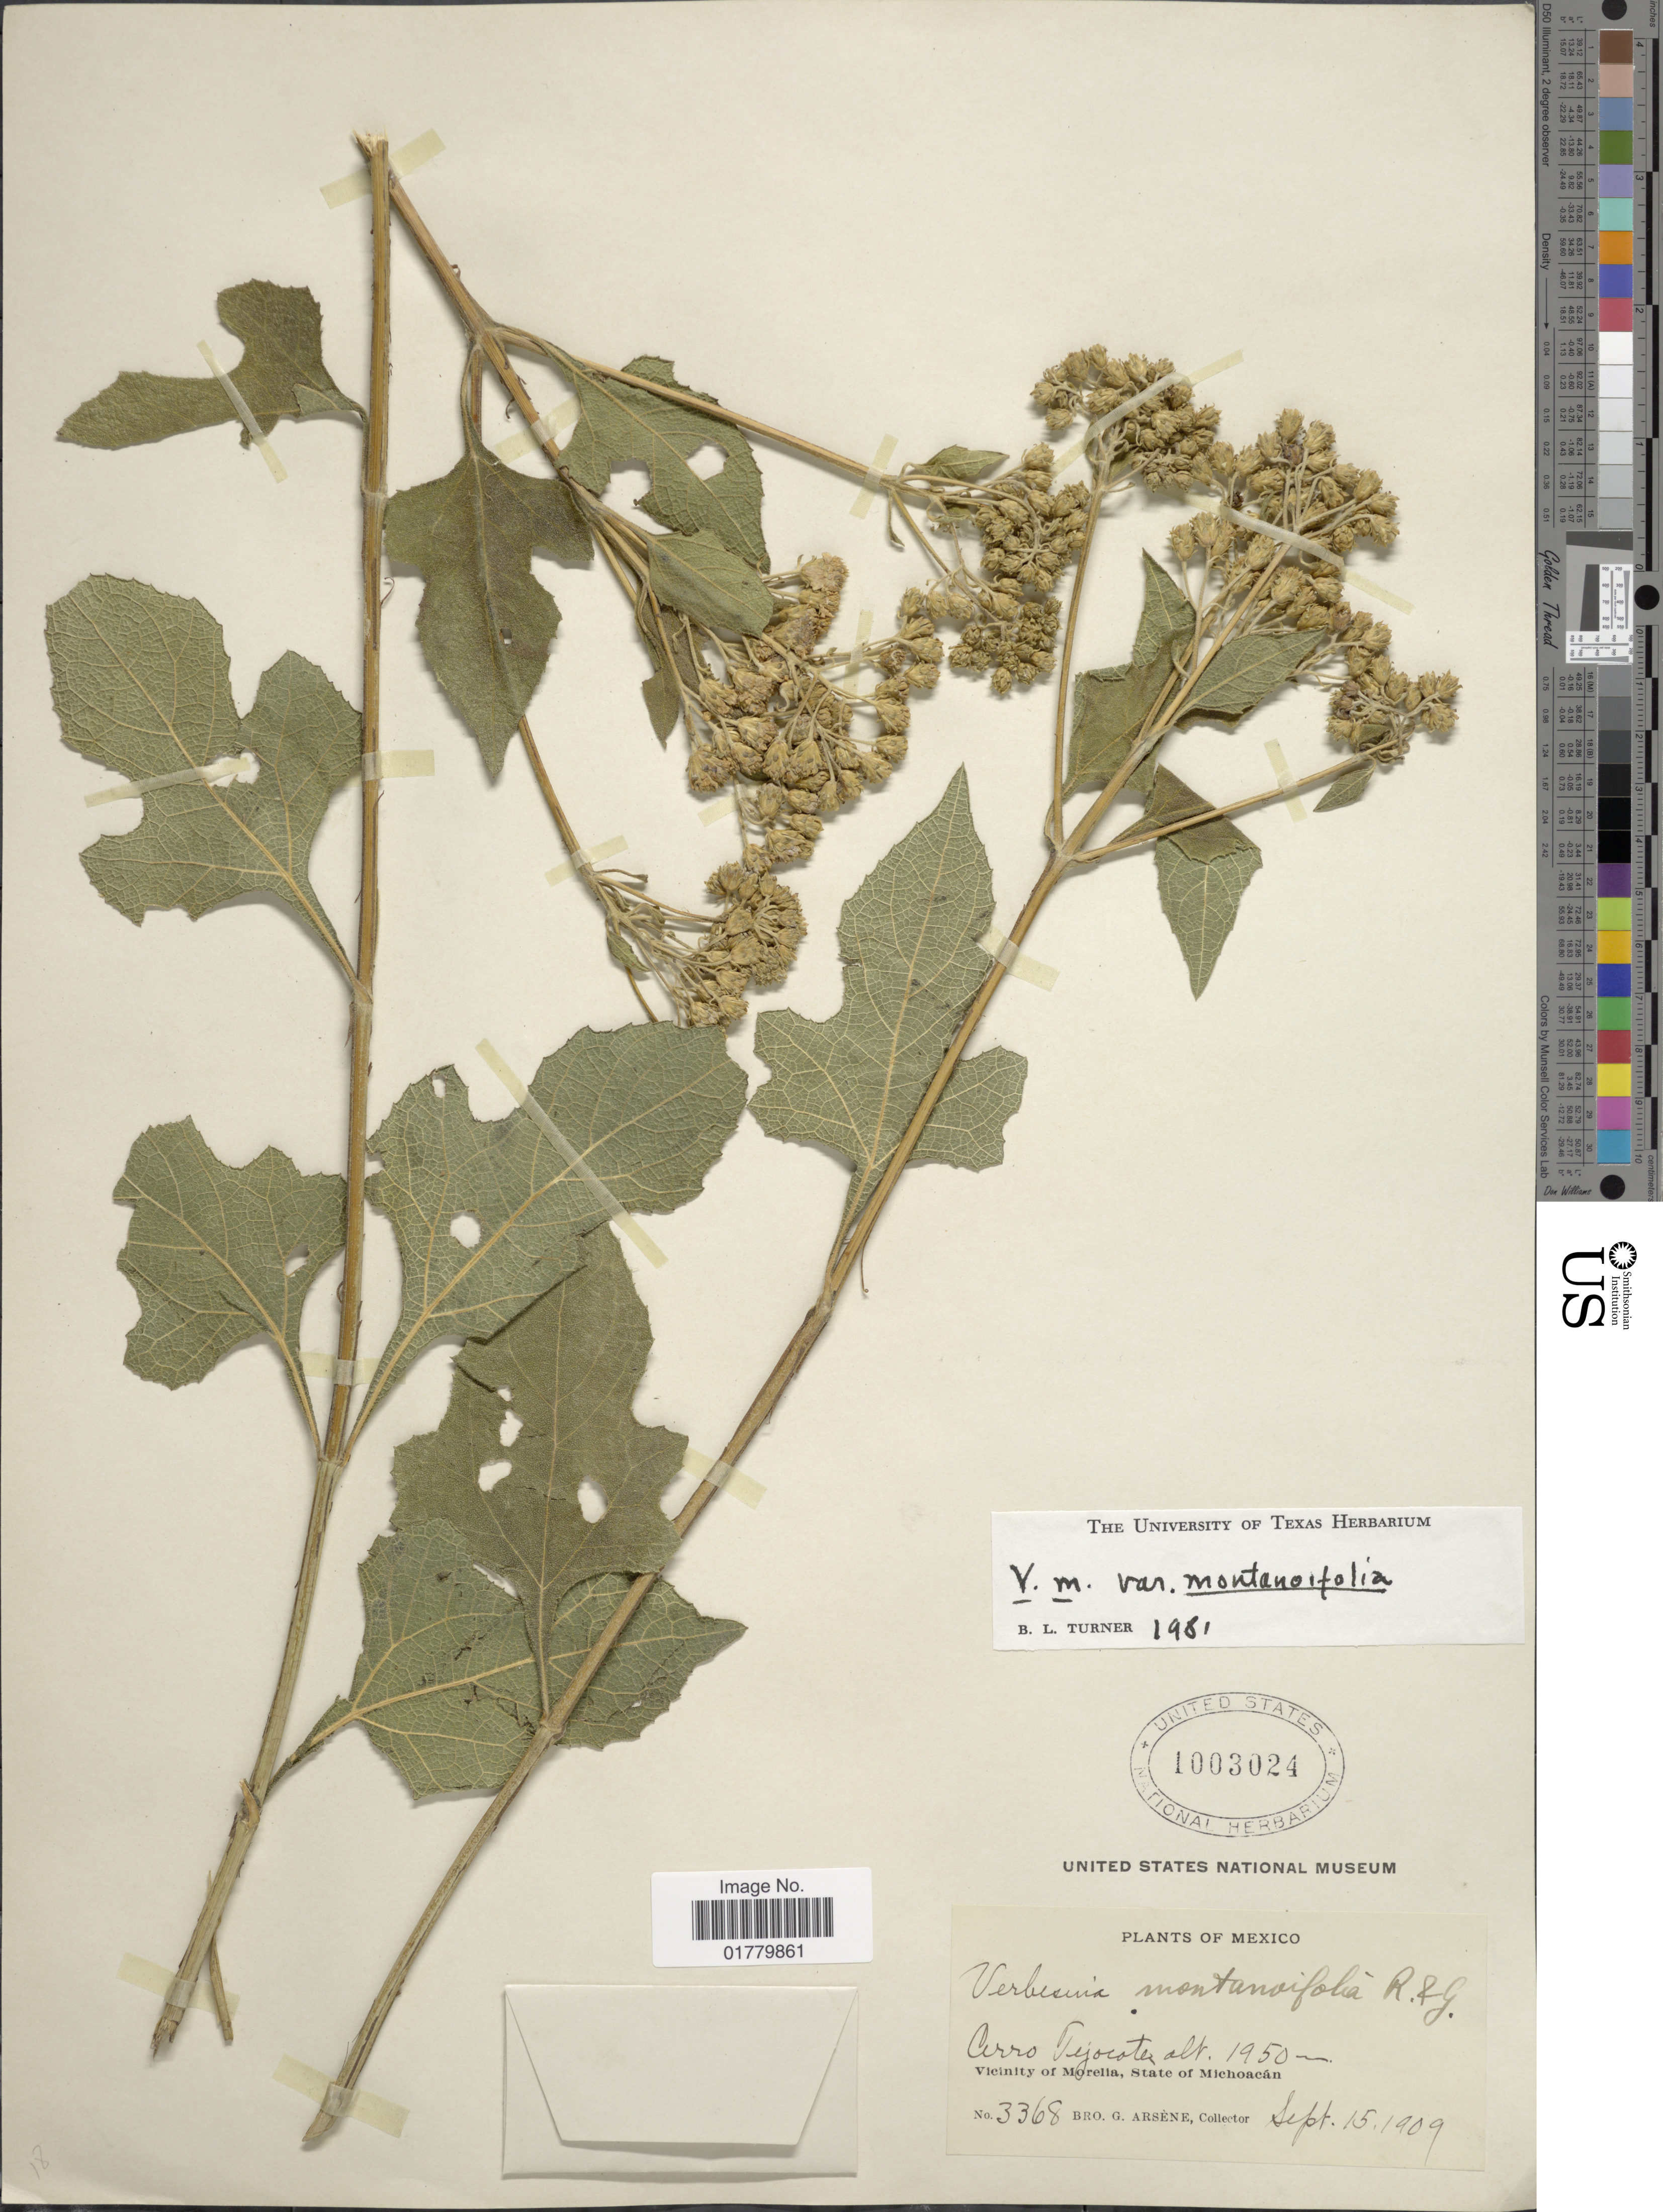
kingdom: Plantae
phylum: Tracheophyta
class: Magnoliopsida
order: Asterales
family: Asteraceae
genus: Verbesina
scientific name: Verbesina montanoifolia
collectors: Bro. G. Arsène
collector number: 3368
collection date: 1909-09-15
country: Mexico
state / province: Michoacán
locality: Cerro Tejocotez, Vicinity of Morelia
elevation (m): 1950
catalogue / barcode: US 1003024